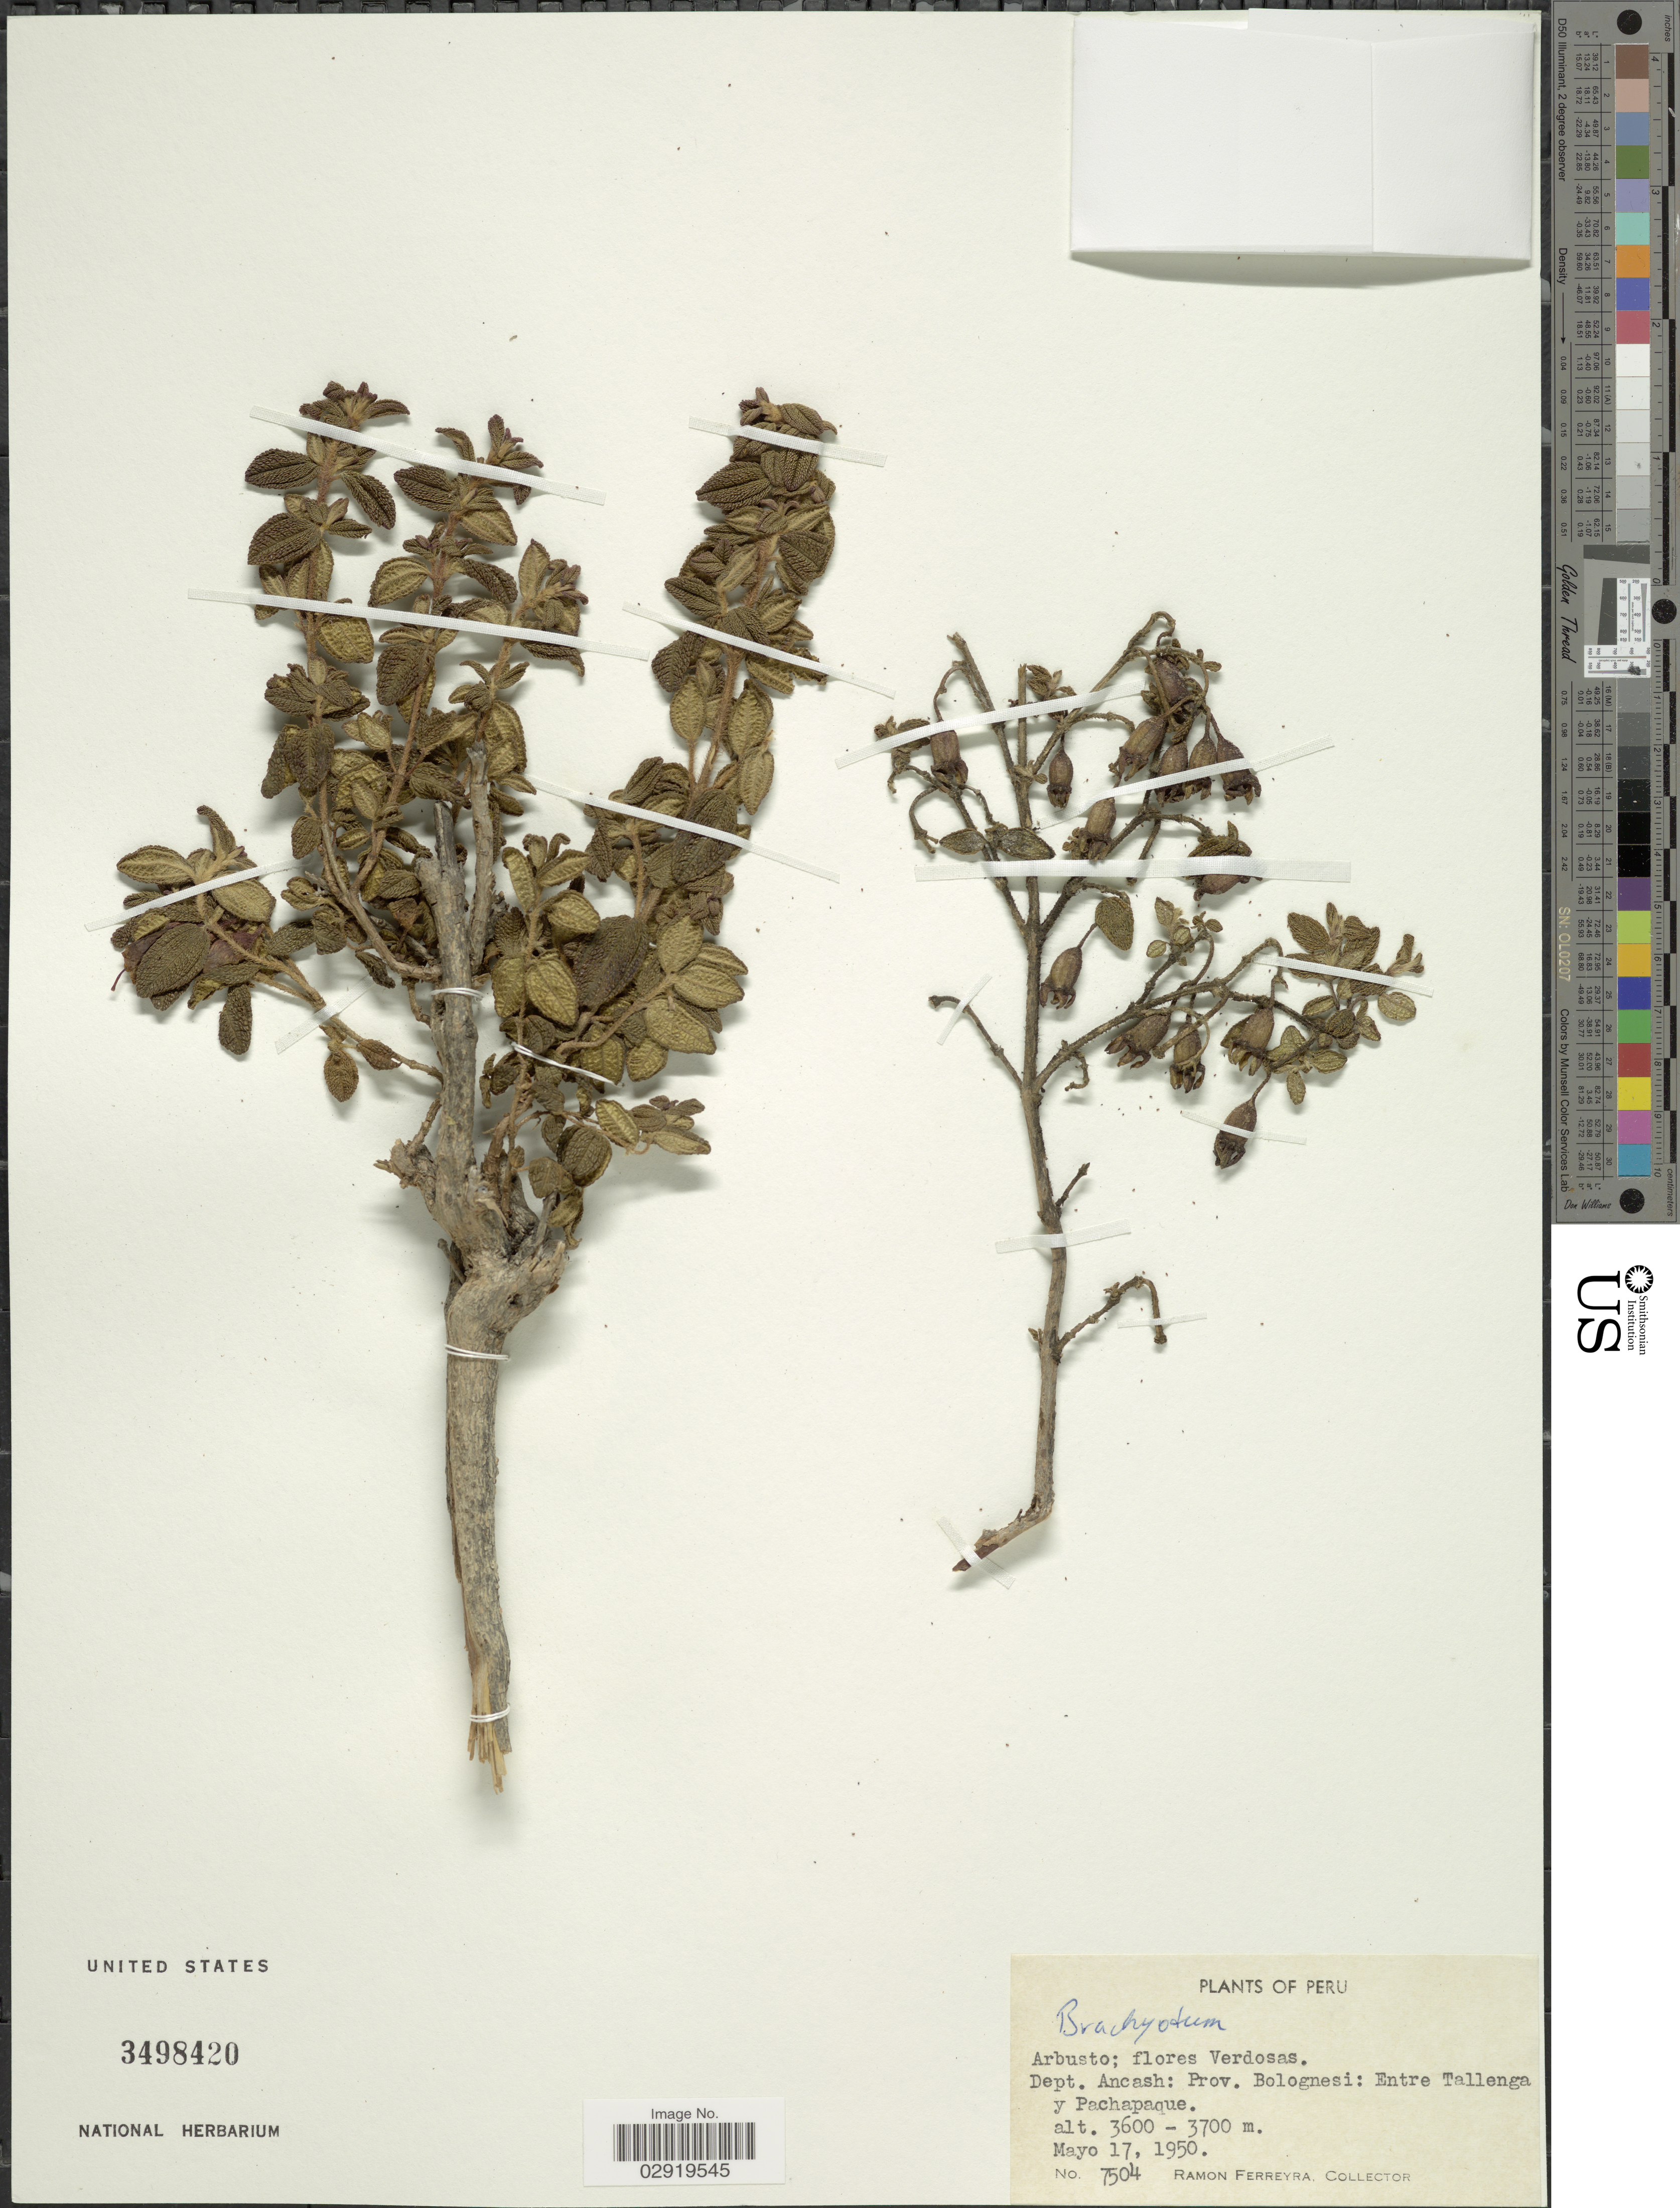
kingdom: Plantae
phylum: Tracheophyta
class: Magnoliopsida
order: Myrtales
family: Melastomataceae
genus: Brachyotum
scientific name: Brachyotum sp.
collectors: R. A. Ferreyra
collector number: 7504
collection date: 1950-05-17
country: Peru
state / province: Ancash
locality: Dept. Ancash: Prov. Bolognesi: Entre Tallenga y Pachapaque.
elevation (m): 3600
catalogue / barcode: US 3498420